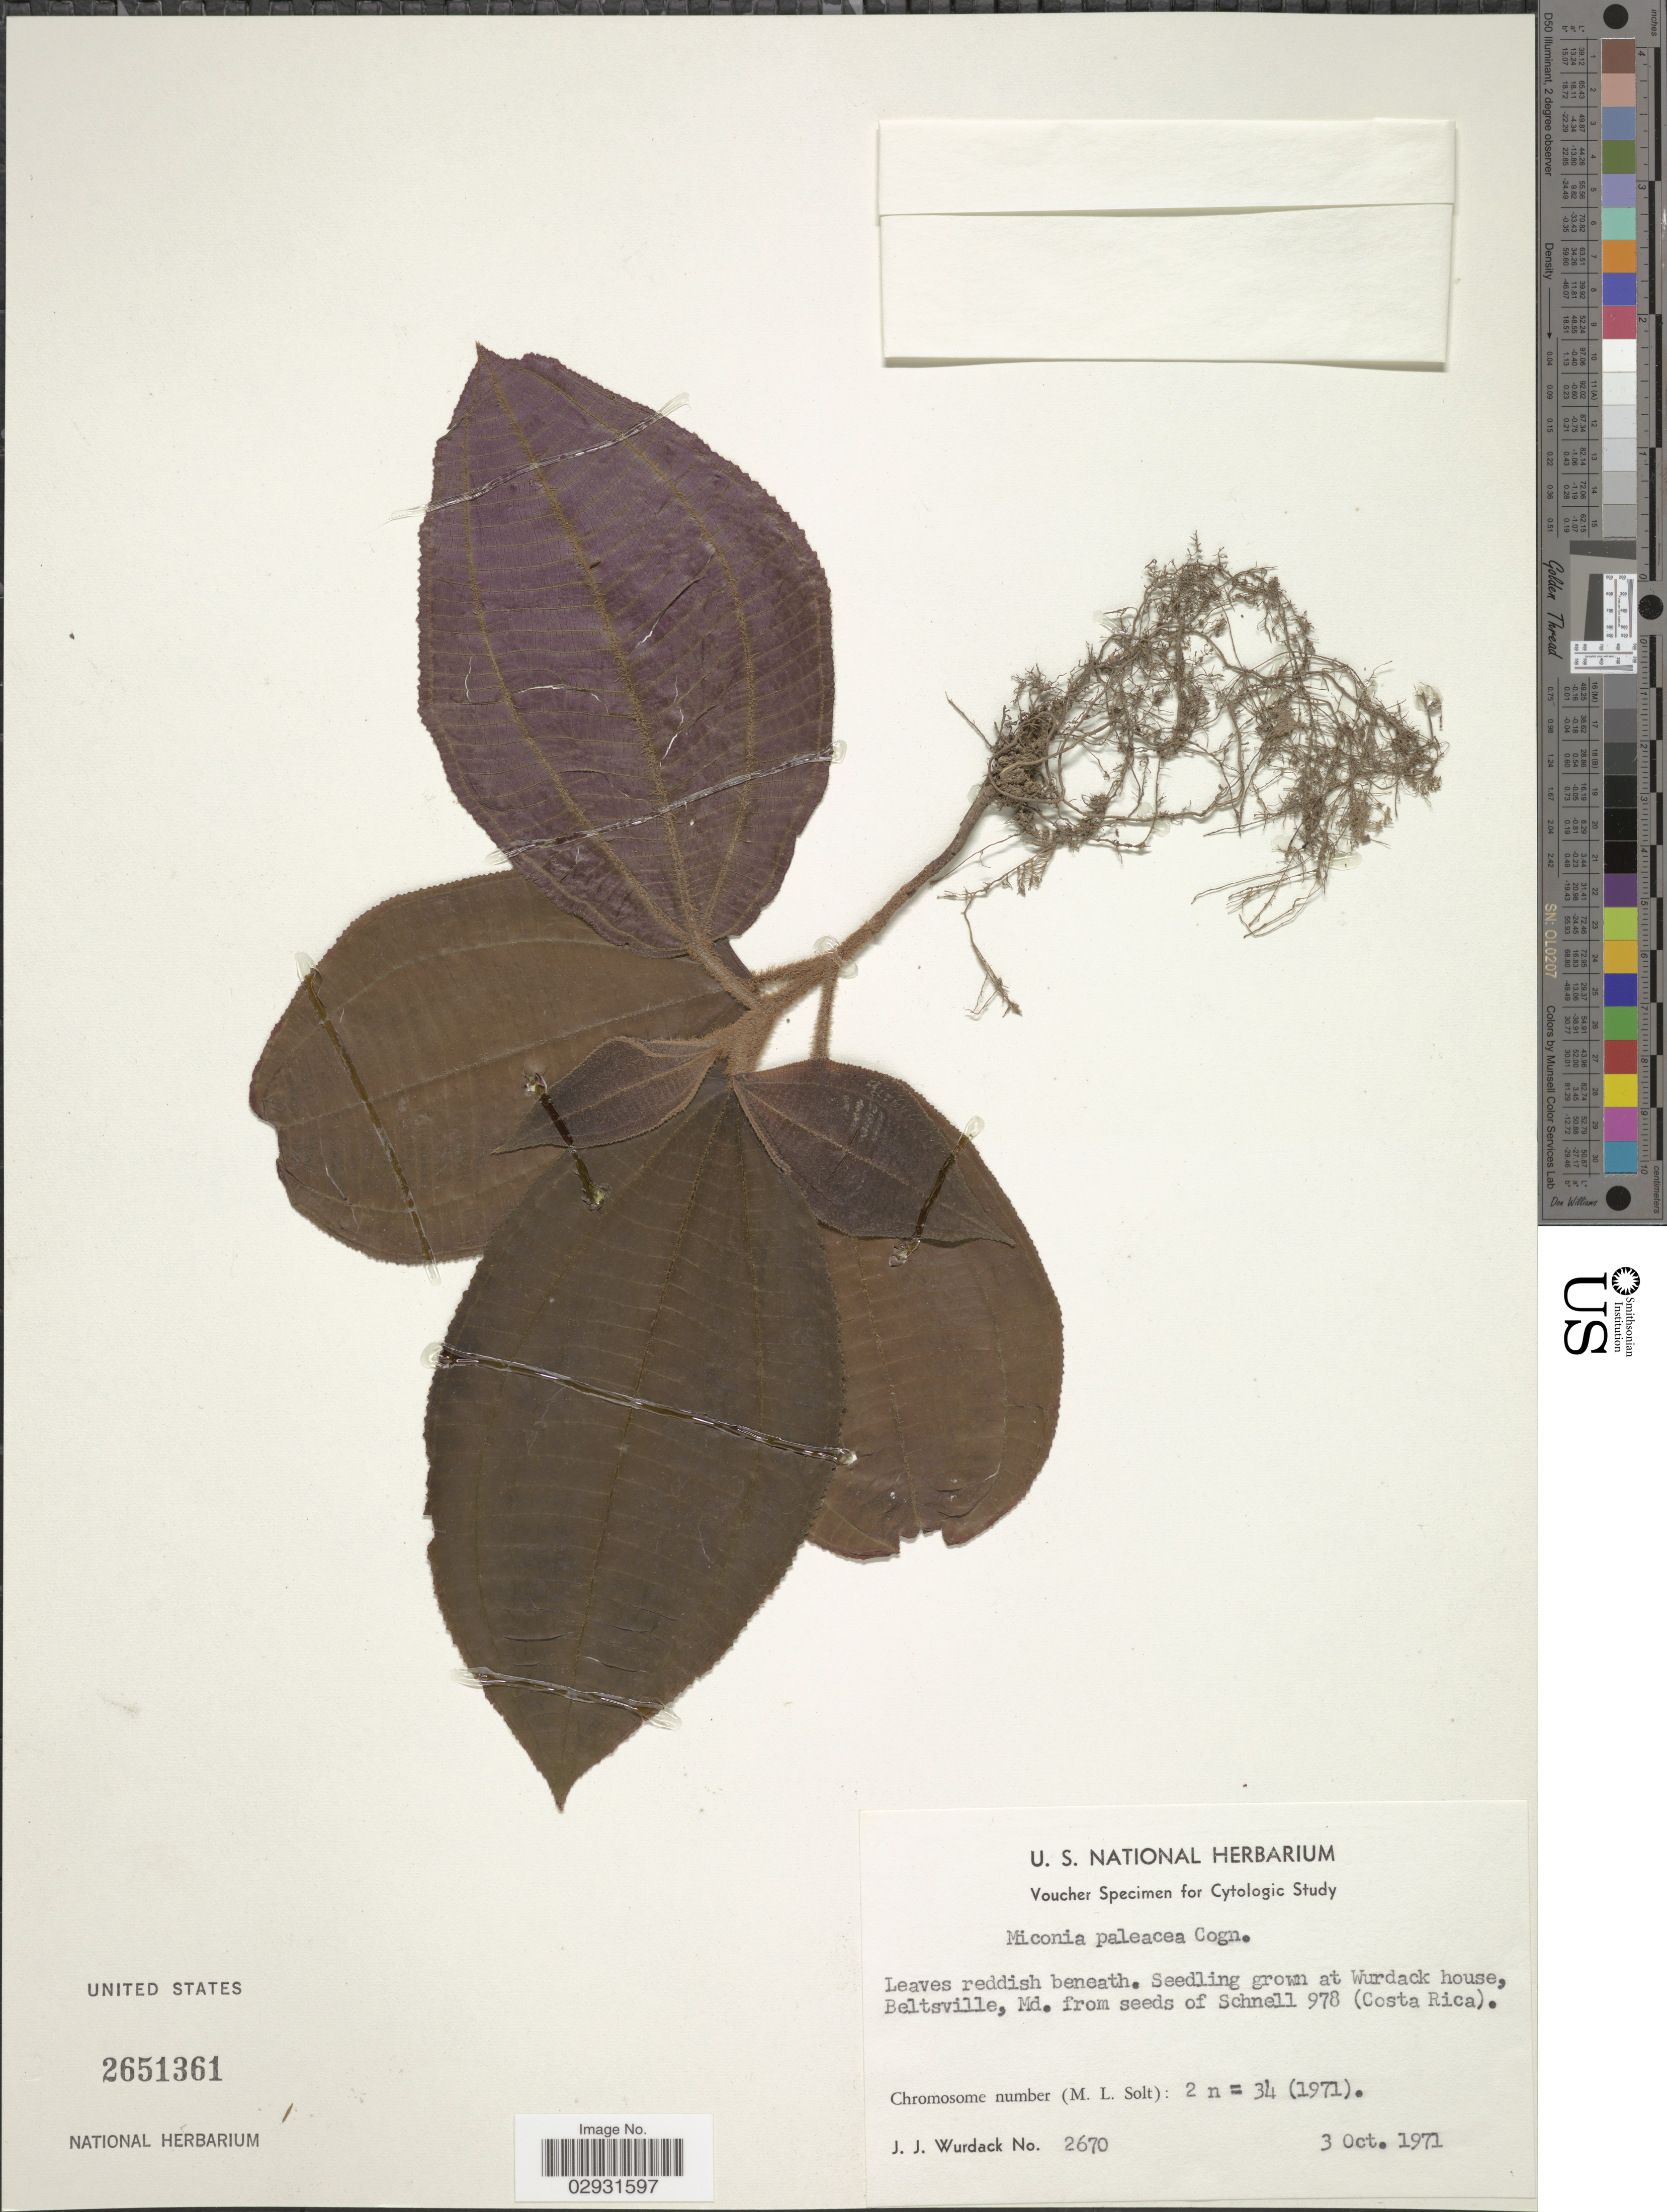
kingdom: Plantae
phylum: Tracheophyta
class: Magnoliopsida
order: Myrtales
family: Melastomataceae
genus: Miconia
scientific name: Miconia paleacea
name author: Cogn.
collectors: J. J. Wurdack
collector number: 2670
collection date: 1971-10-03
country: United States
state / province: Maryland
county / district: Prince George's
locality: Seedling grown at Wurdack house, Beltsville.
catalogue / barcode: US 2651361